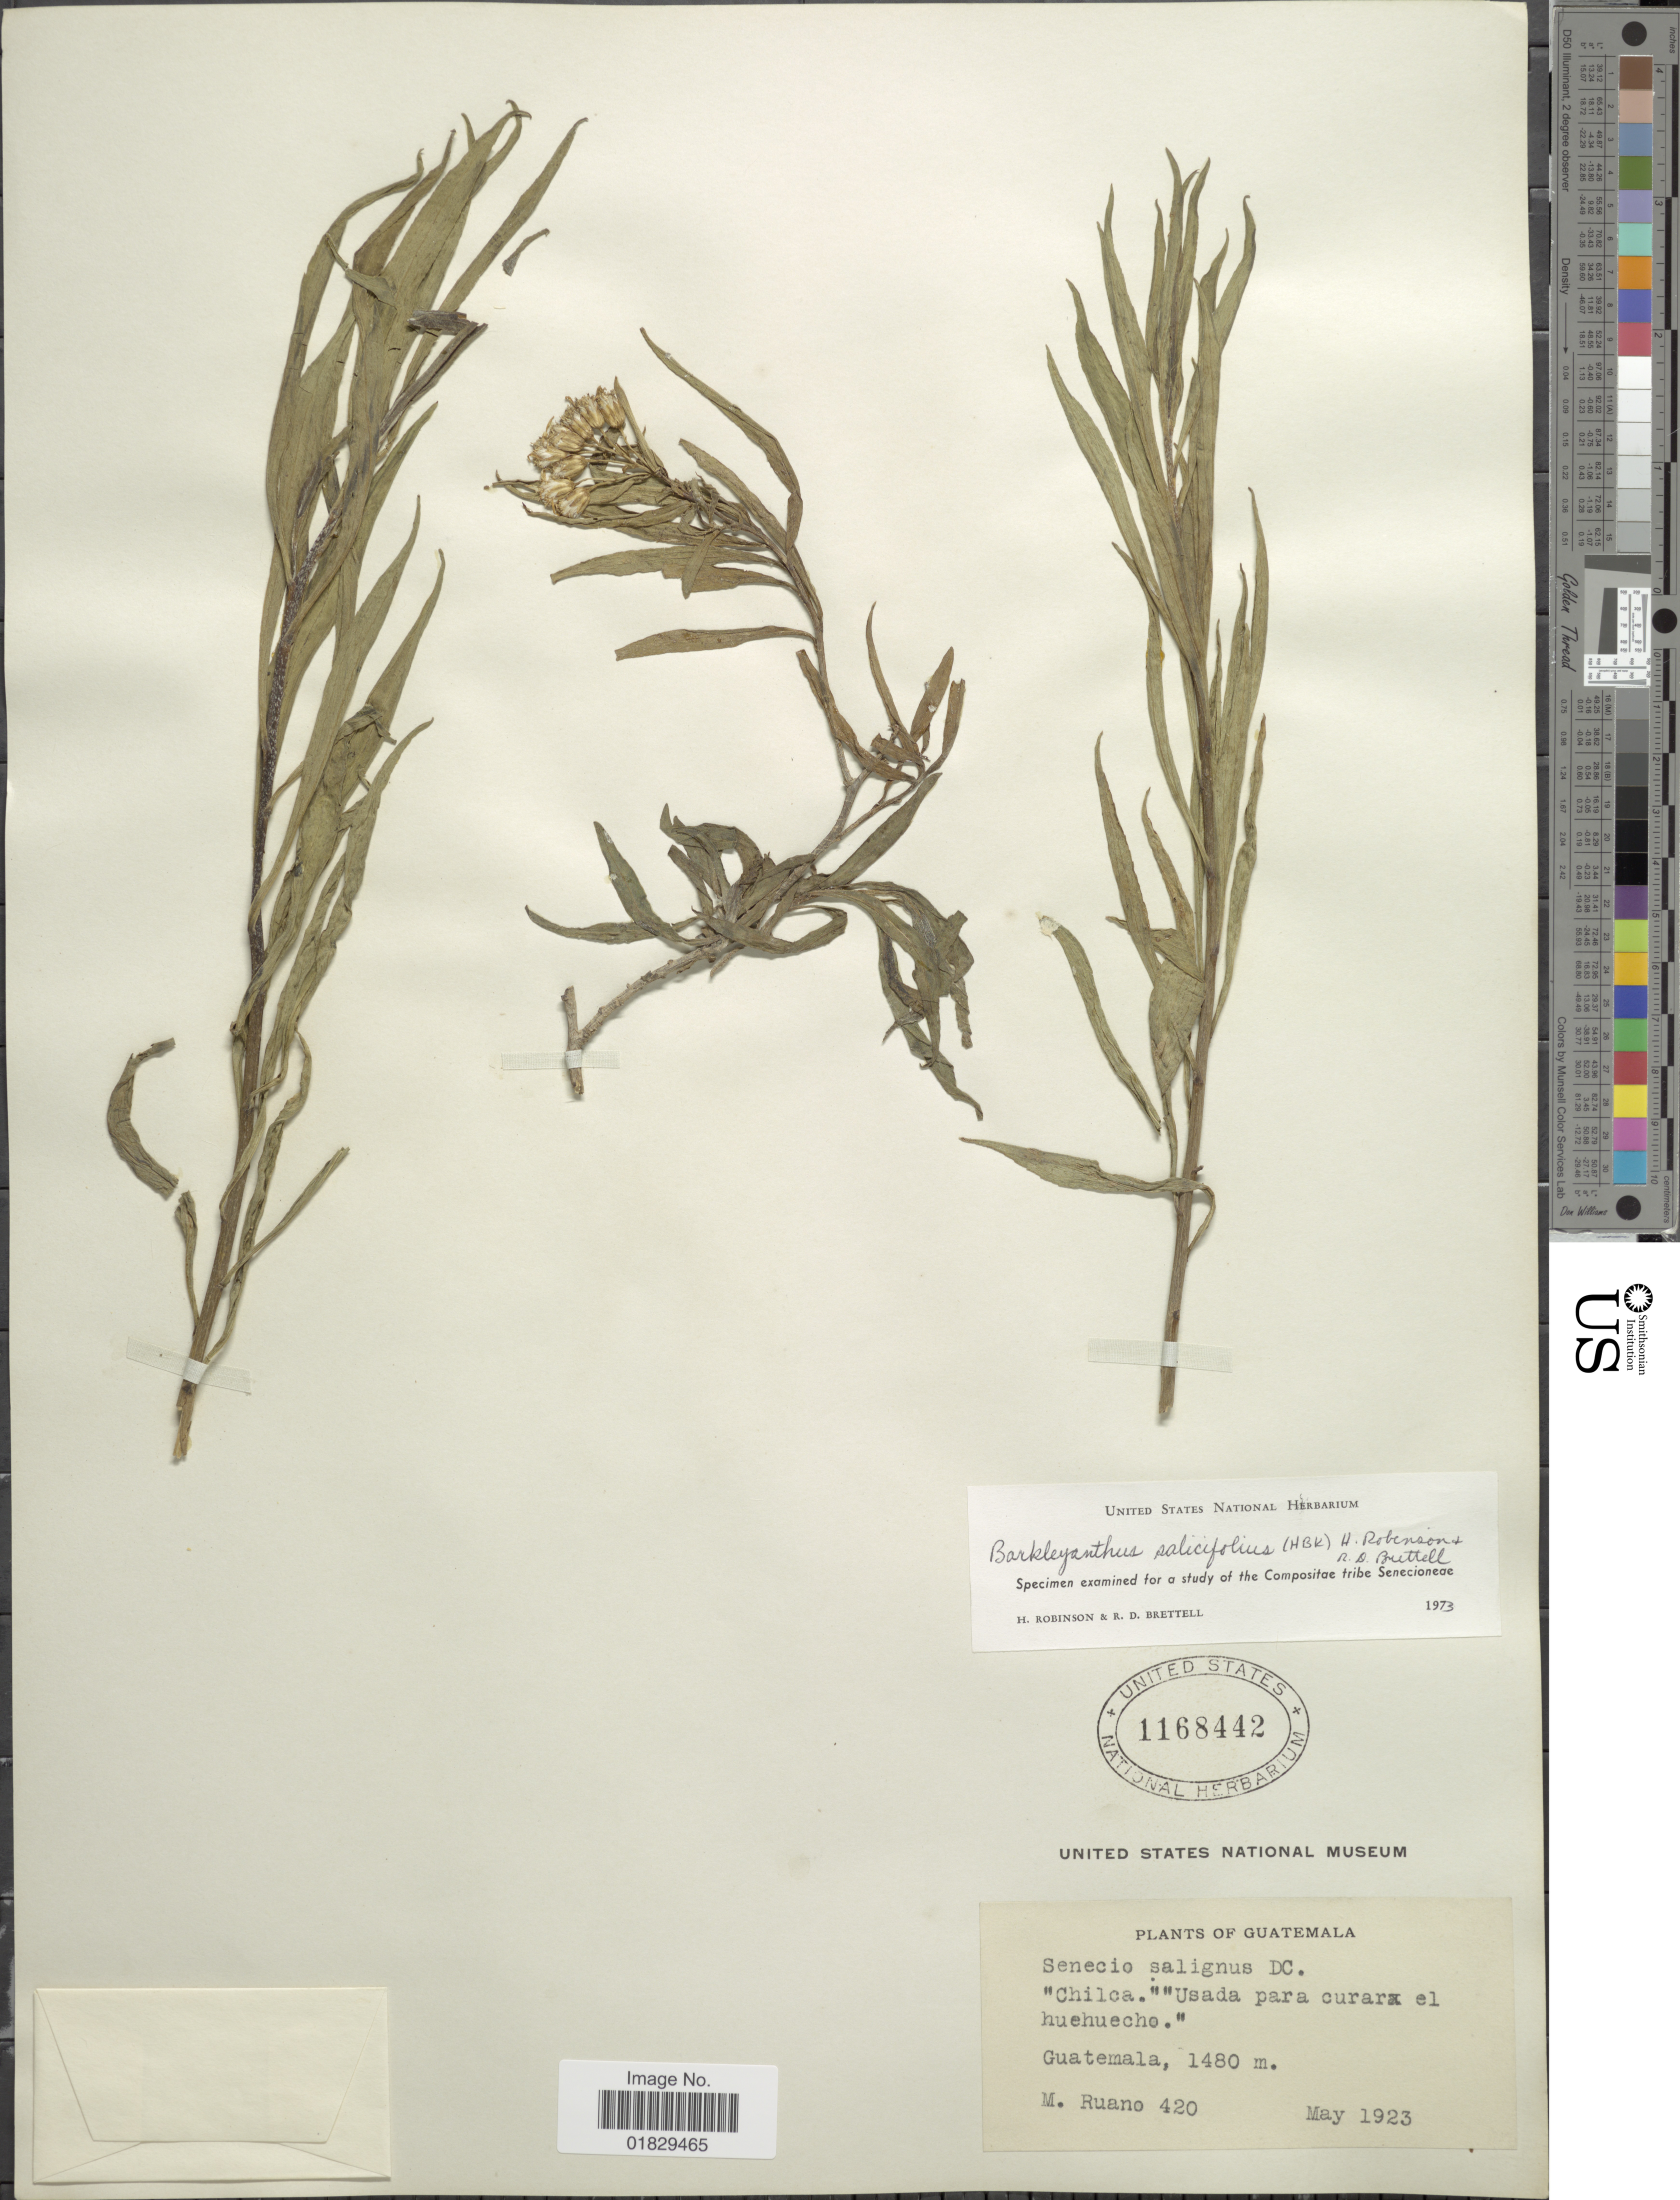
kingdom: Plantae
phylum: Tracheophyta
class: Magnoliopsida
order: Asterales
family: Asteraceae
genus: Barkleyanthus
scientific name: Barkleyanthus salicifolius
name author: (Kunth) H. Rob. & Brettell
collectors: M. Ruano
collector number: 420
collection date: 1923-05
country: Guatemala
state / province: Guatemala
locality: Guatemala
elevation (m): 1480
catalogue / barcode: US 1168442